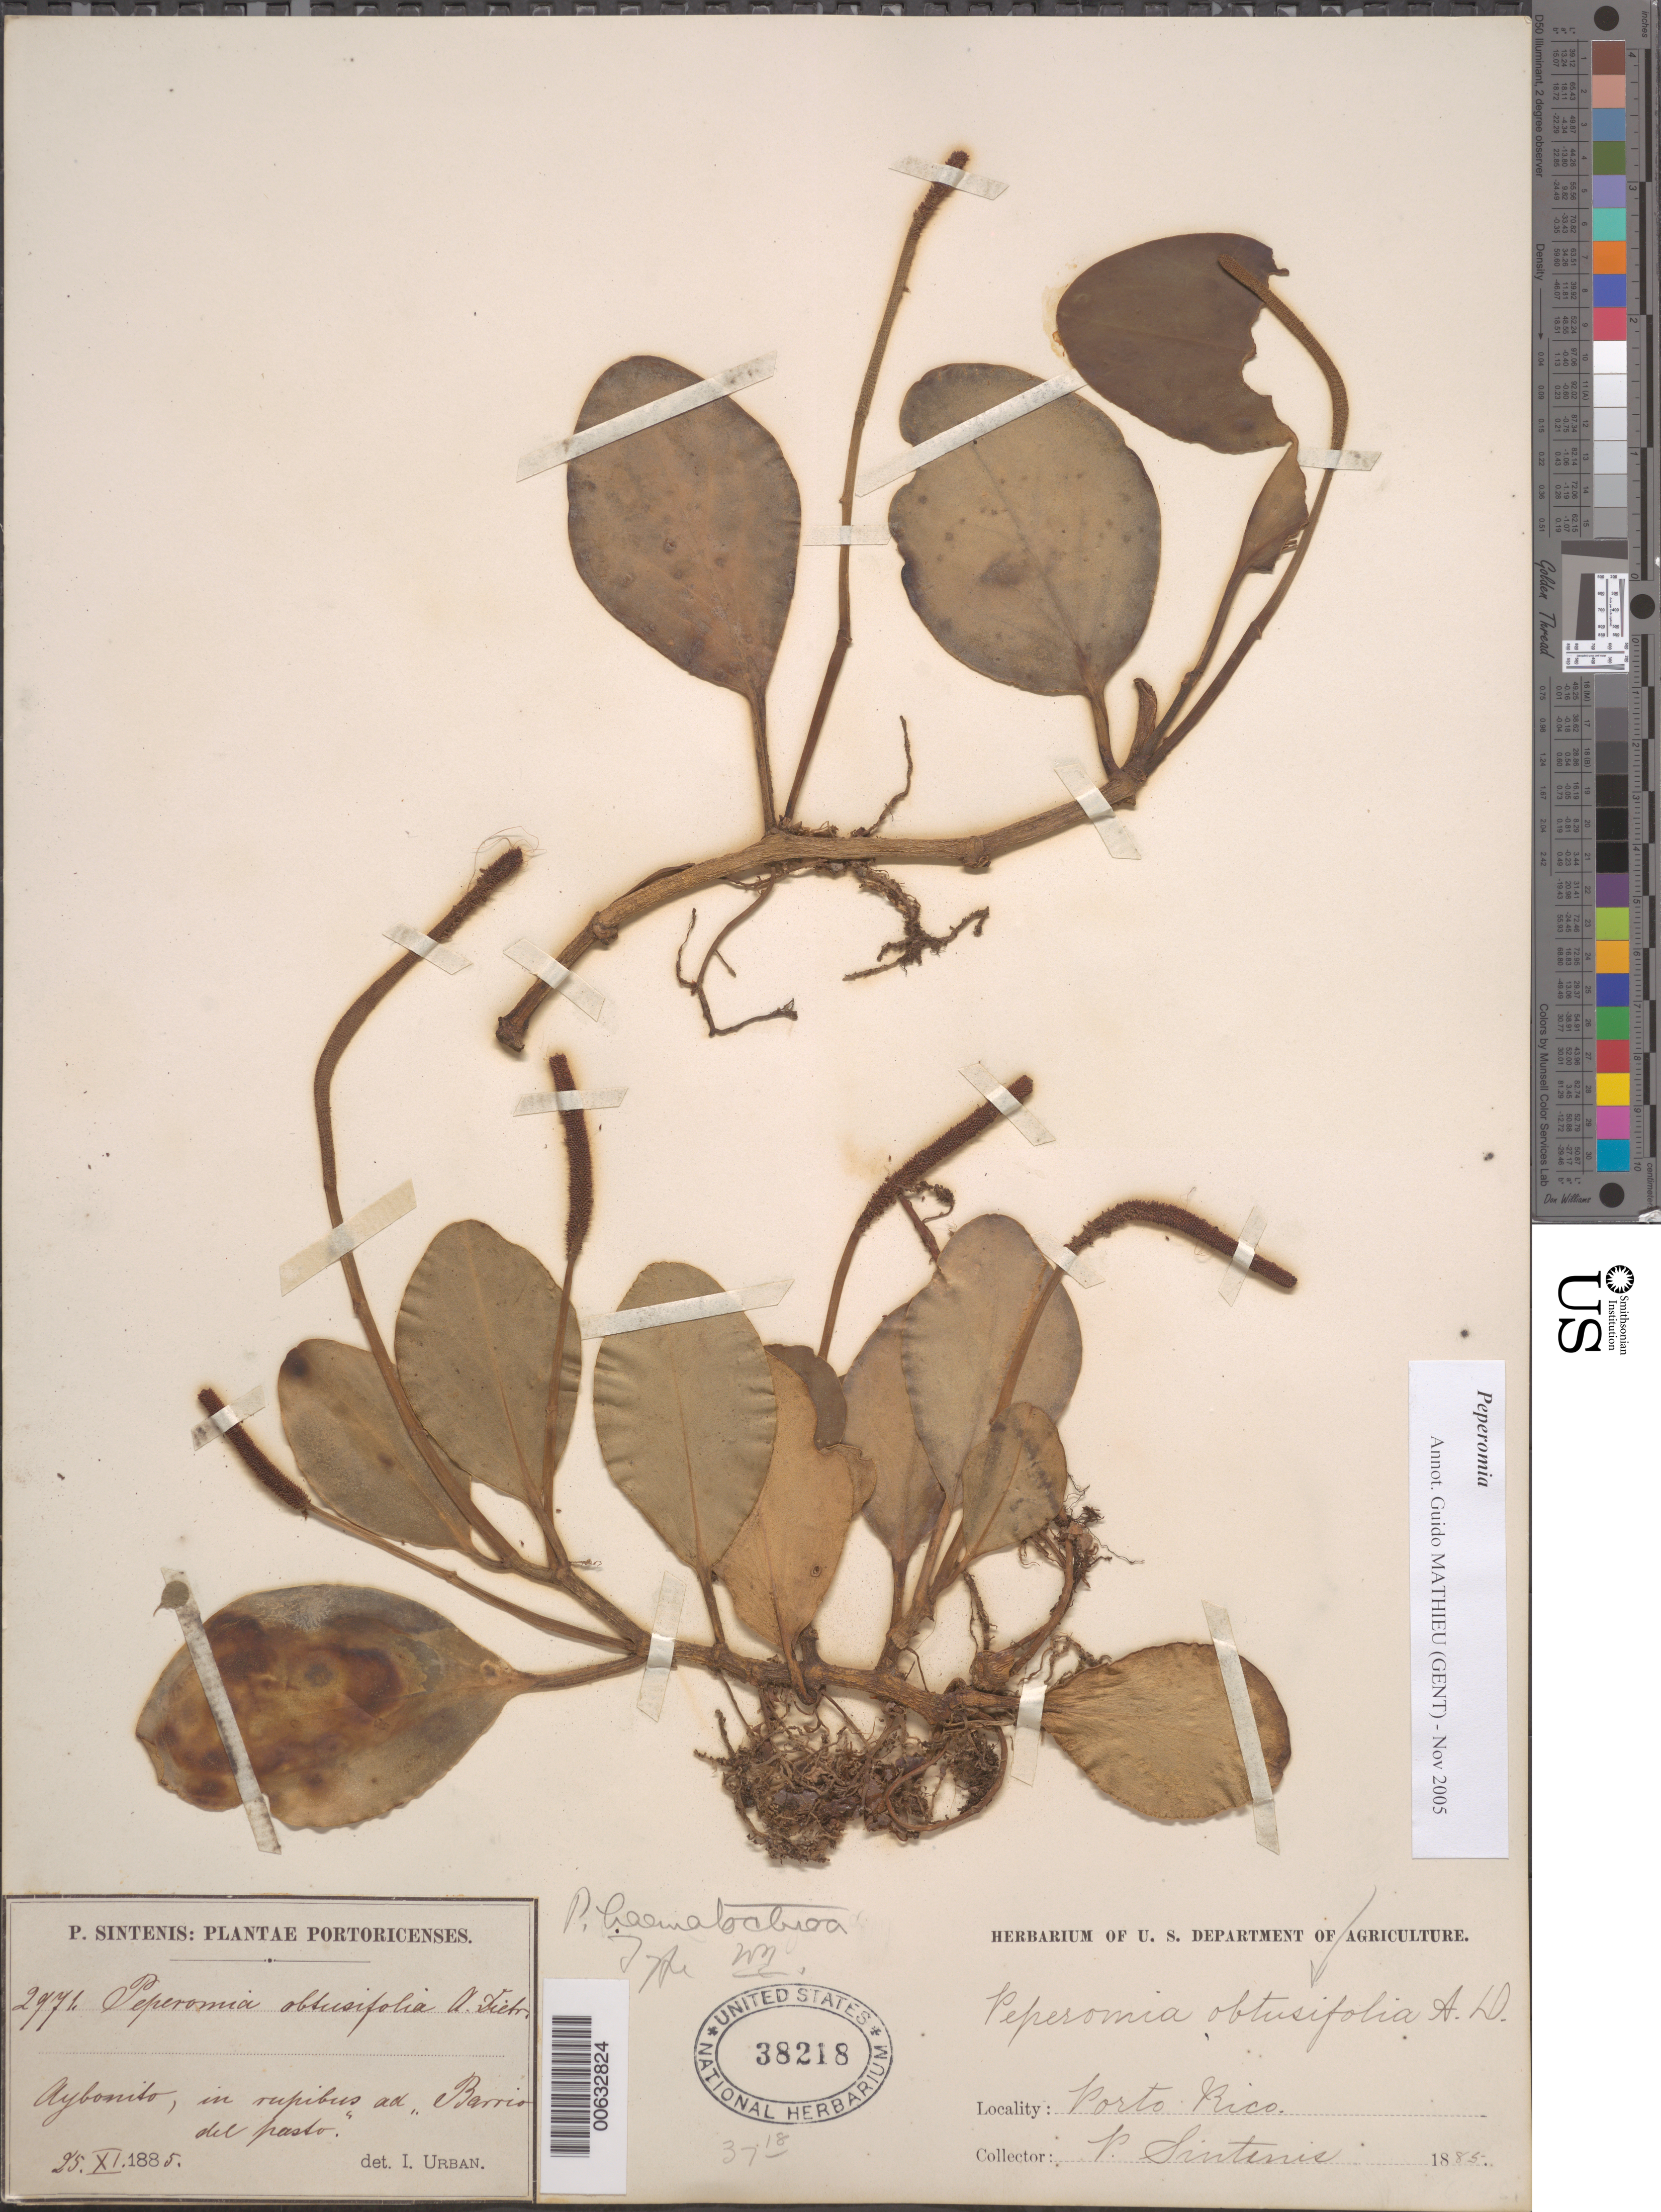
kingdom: Plantae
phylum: Tracheophyta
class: Magnoliopsida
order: Piperales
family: Piperaceae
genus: Peperomia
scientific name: Peperomia obtusifolia var. genuina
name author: Dahlst.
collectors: P. Sintenis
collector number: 2971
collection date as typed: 25 Nov 1885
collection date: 1885-11-25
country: Puerto Rico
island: Greater Antilles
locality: Aybonito, in rupibus ad Barrio del pasto.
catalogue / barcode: US 38218